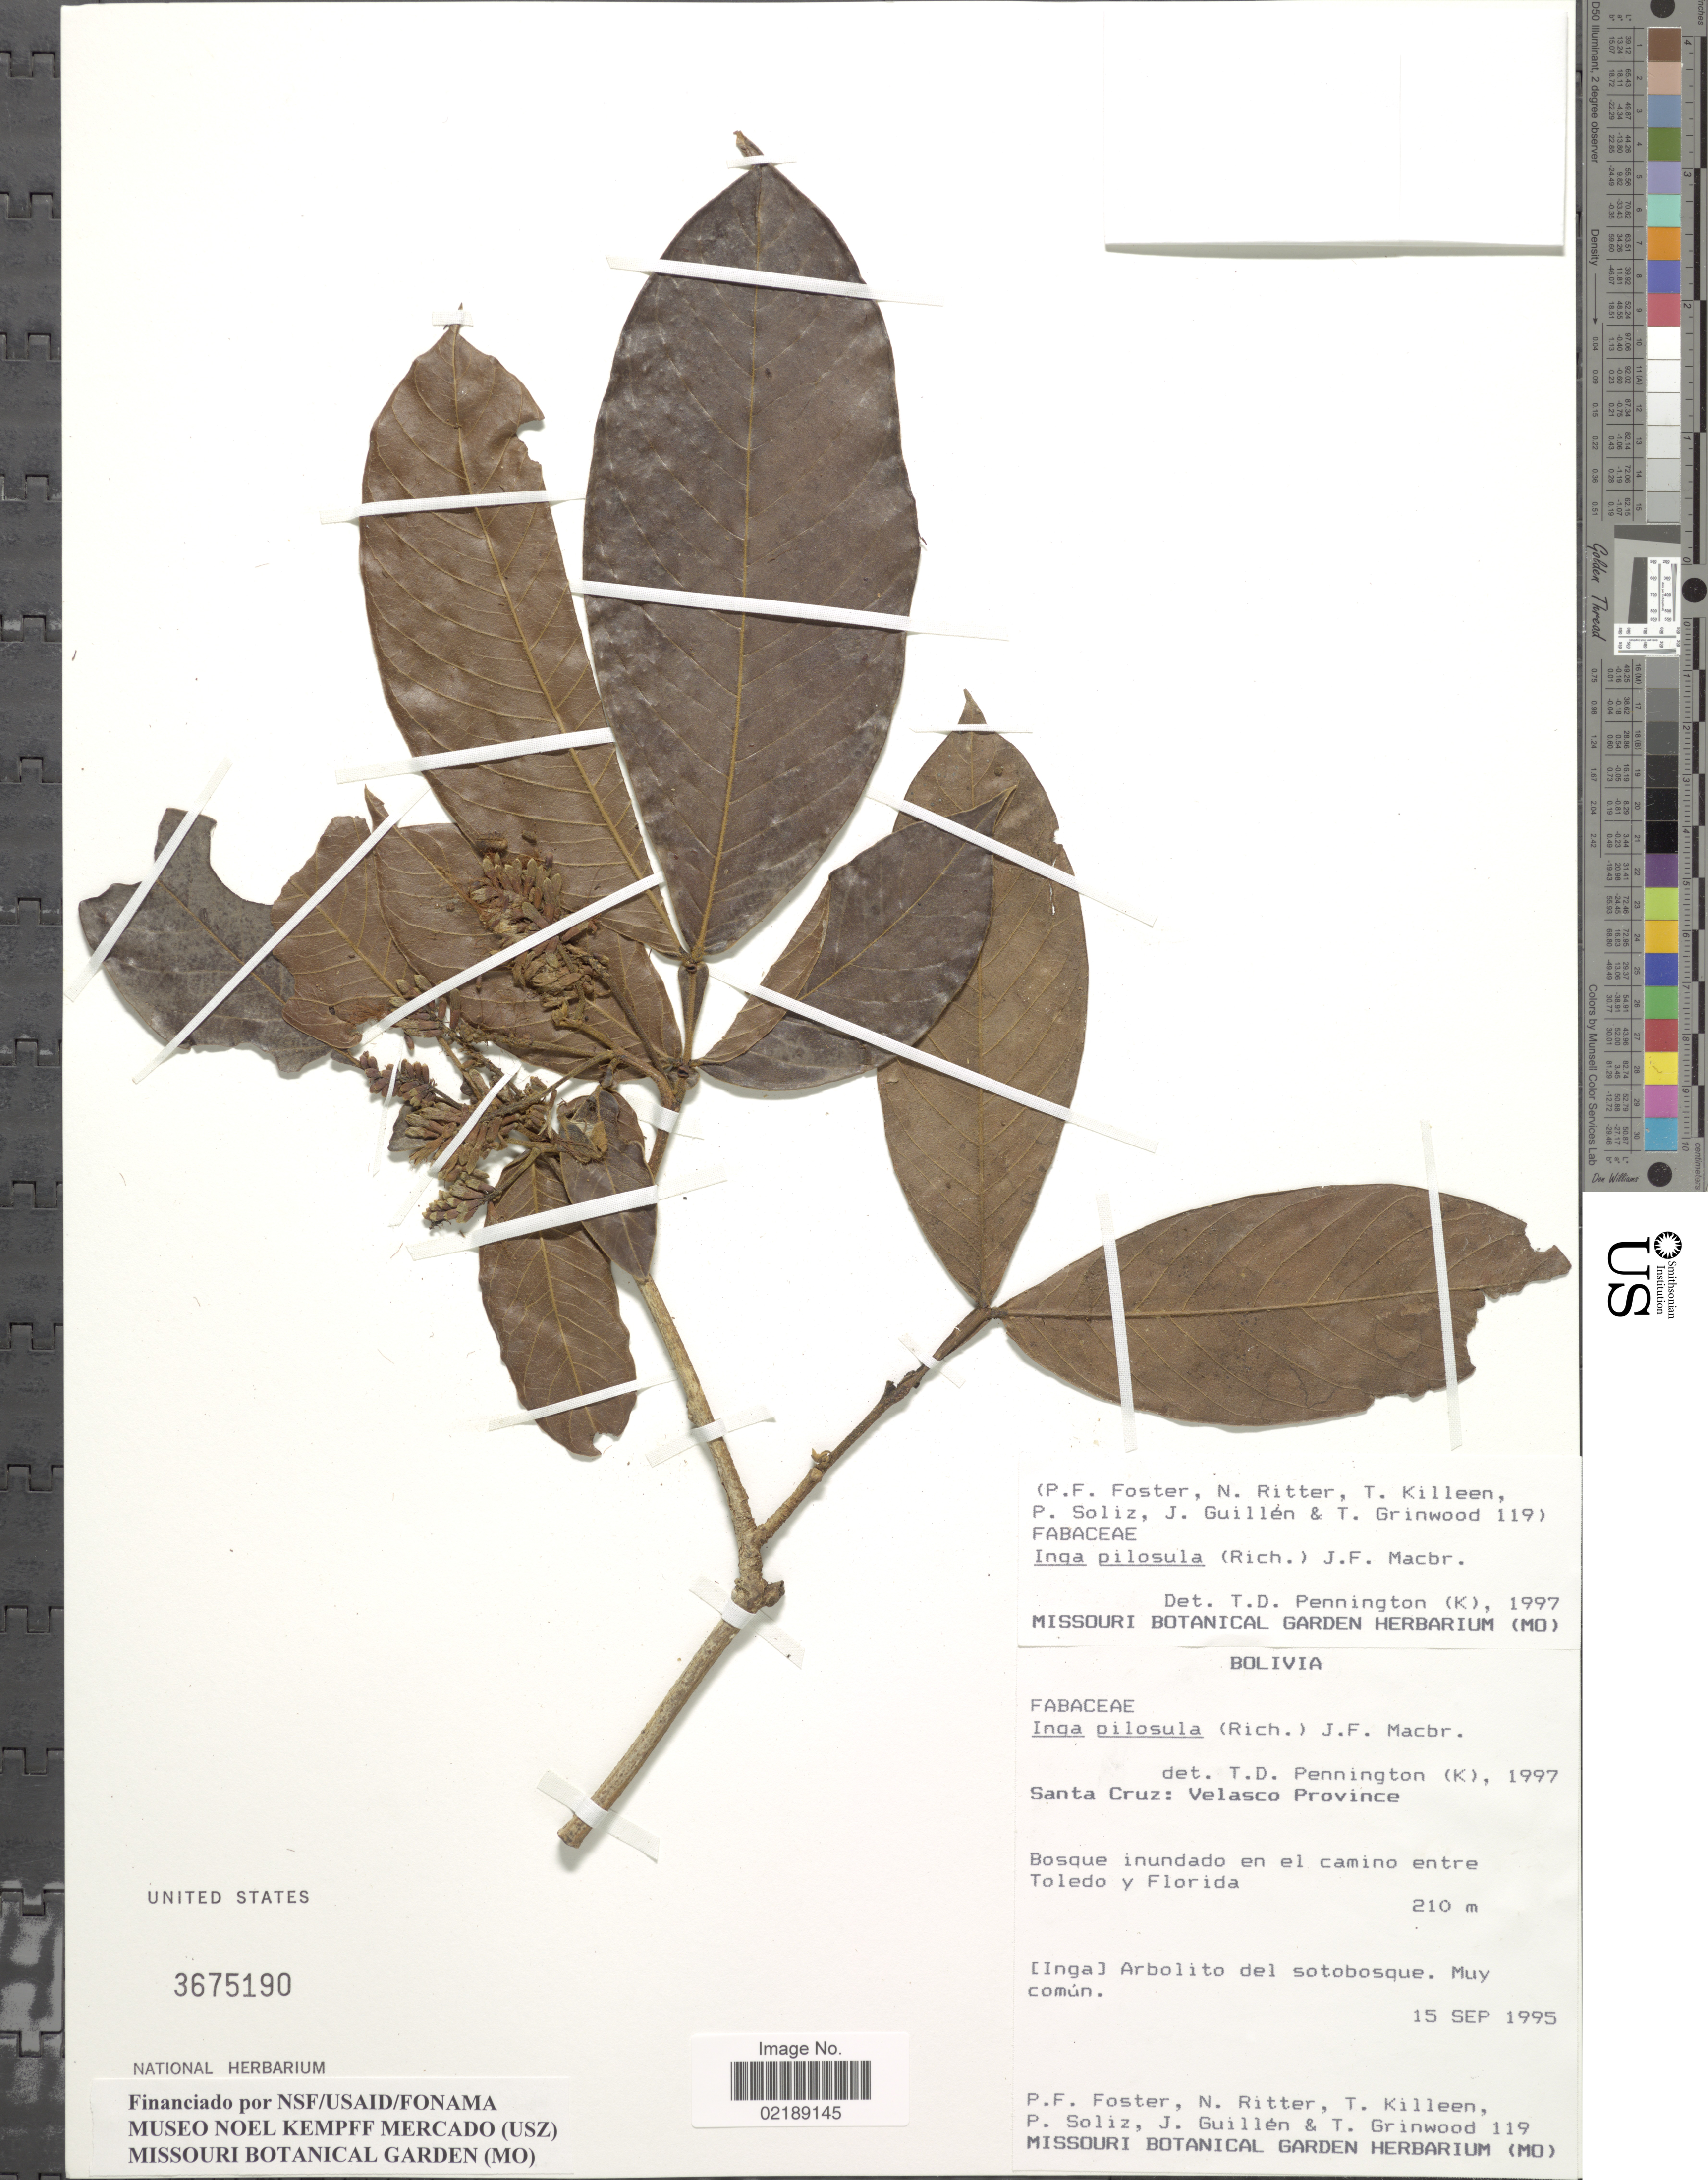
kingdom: Plantae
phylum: Tracheophyta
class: Magnoliopsida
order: Fabales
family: Fabaceae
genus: Inga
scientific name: Inga pilosula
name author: (Rich.) J.F. Macbr.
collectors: P. Foster, N. Ritter, T. J. Killeen, P. Soliz & et al.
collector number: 119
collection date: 1995-09-15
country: Bolivia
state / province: Santa Cruz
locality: Velasco Province, en el camino entre Toledo y Florida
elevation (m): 210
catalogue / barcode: US 3675190